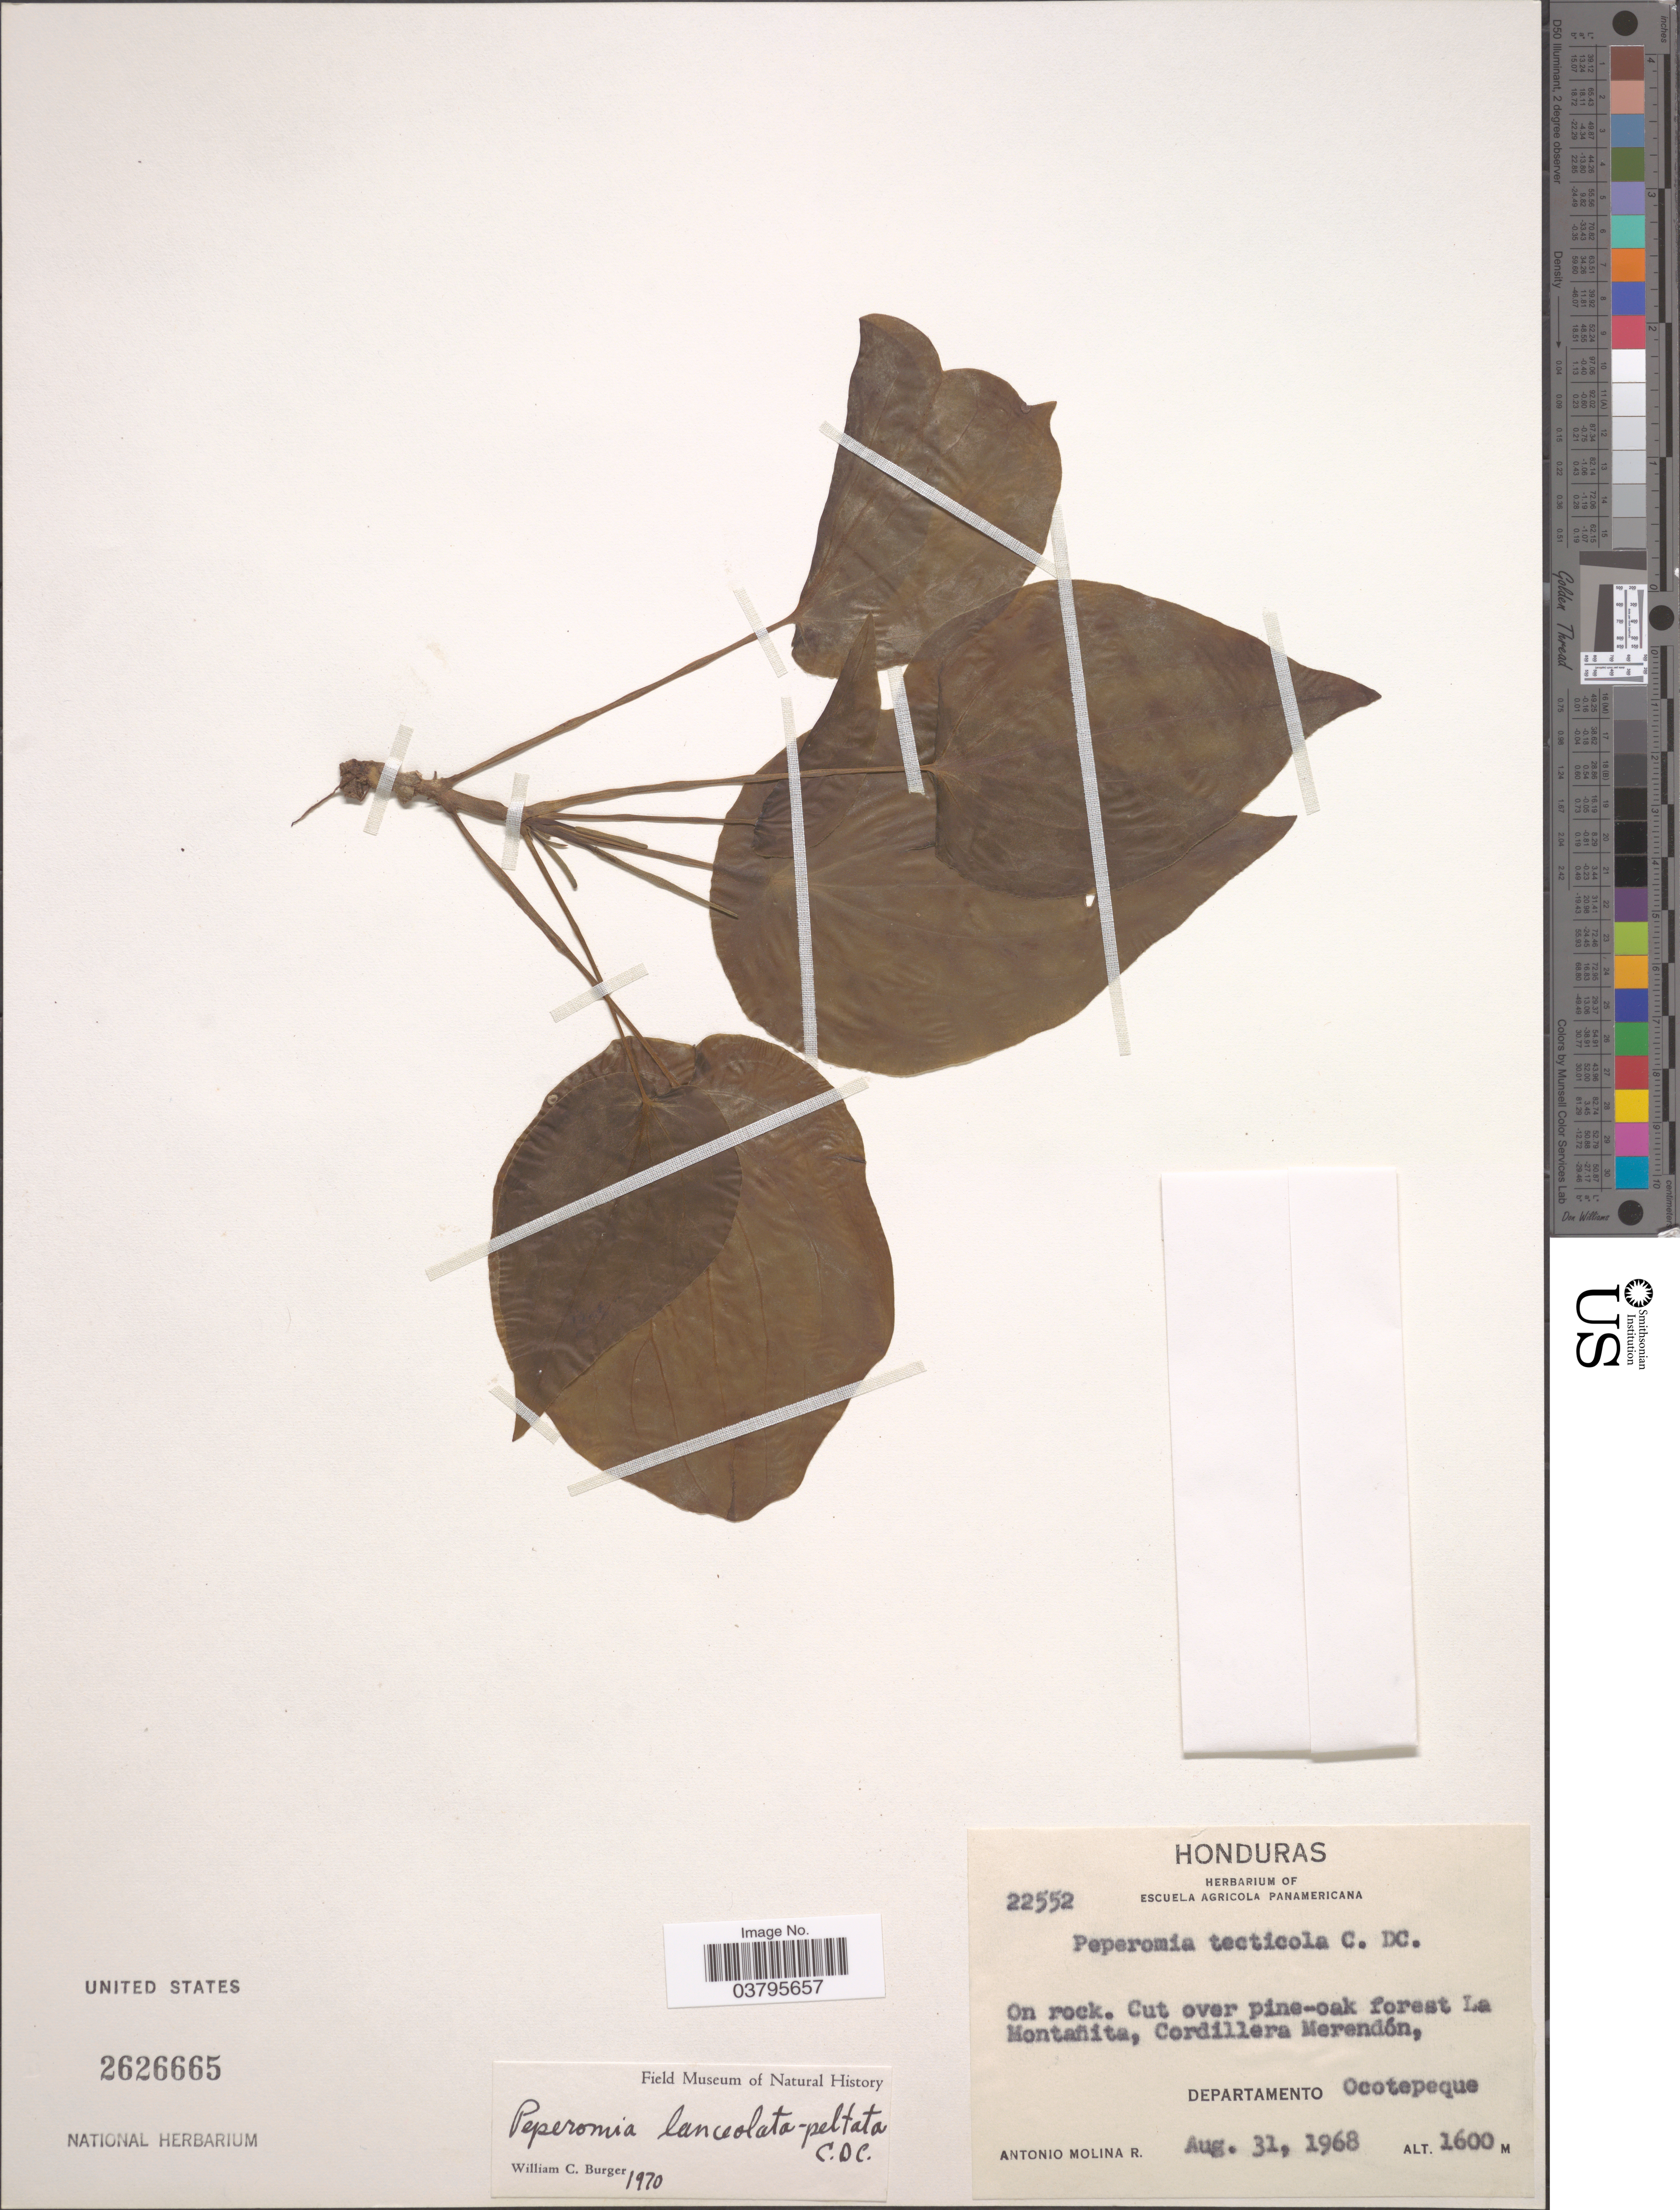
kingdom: Plantae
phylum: Tracheophyta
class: Magnoliopsida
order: Piperales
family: Piperaceae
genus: Peperomia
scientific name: Peperomia lanceolatopeltata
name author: C. DC.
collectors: A. Molina R.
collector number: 22552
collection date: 1968-08-31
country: Honduras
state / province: Ocotepeque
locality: La Montañita, Cordillera Merendón, Departamento Ocotepeque.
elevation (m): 1600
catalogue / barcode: US 2626665